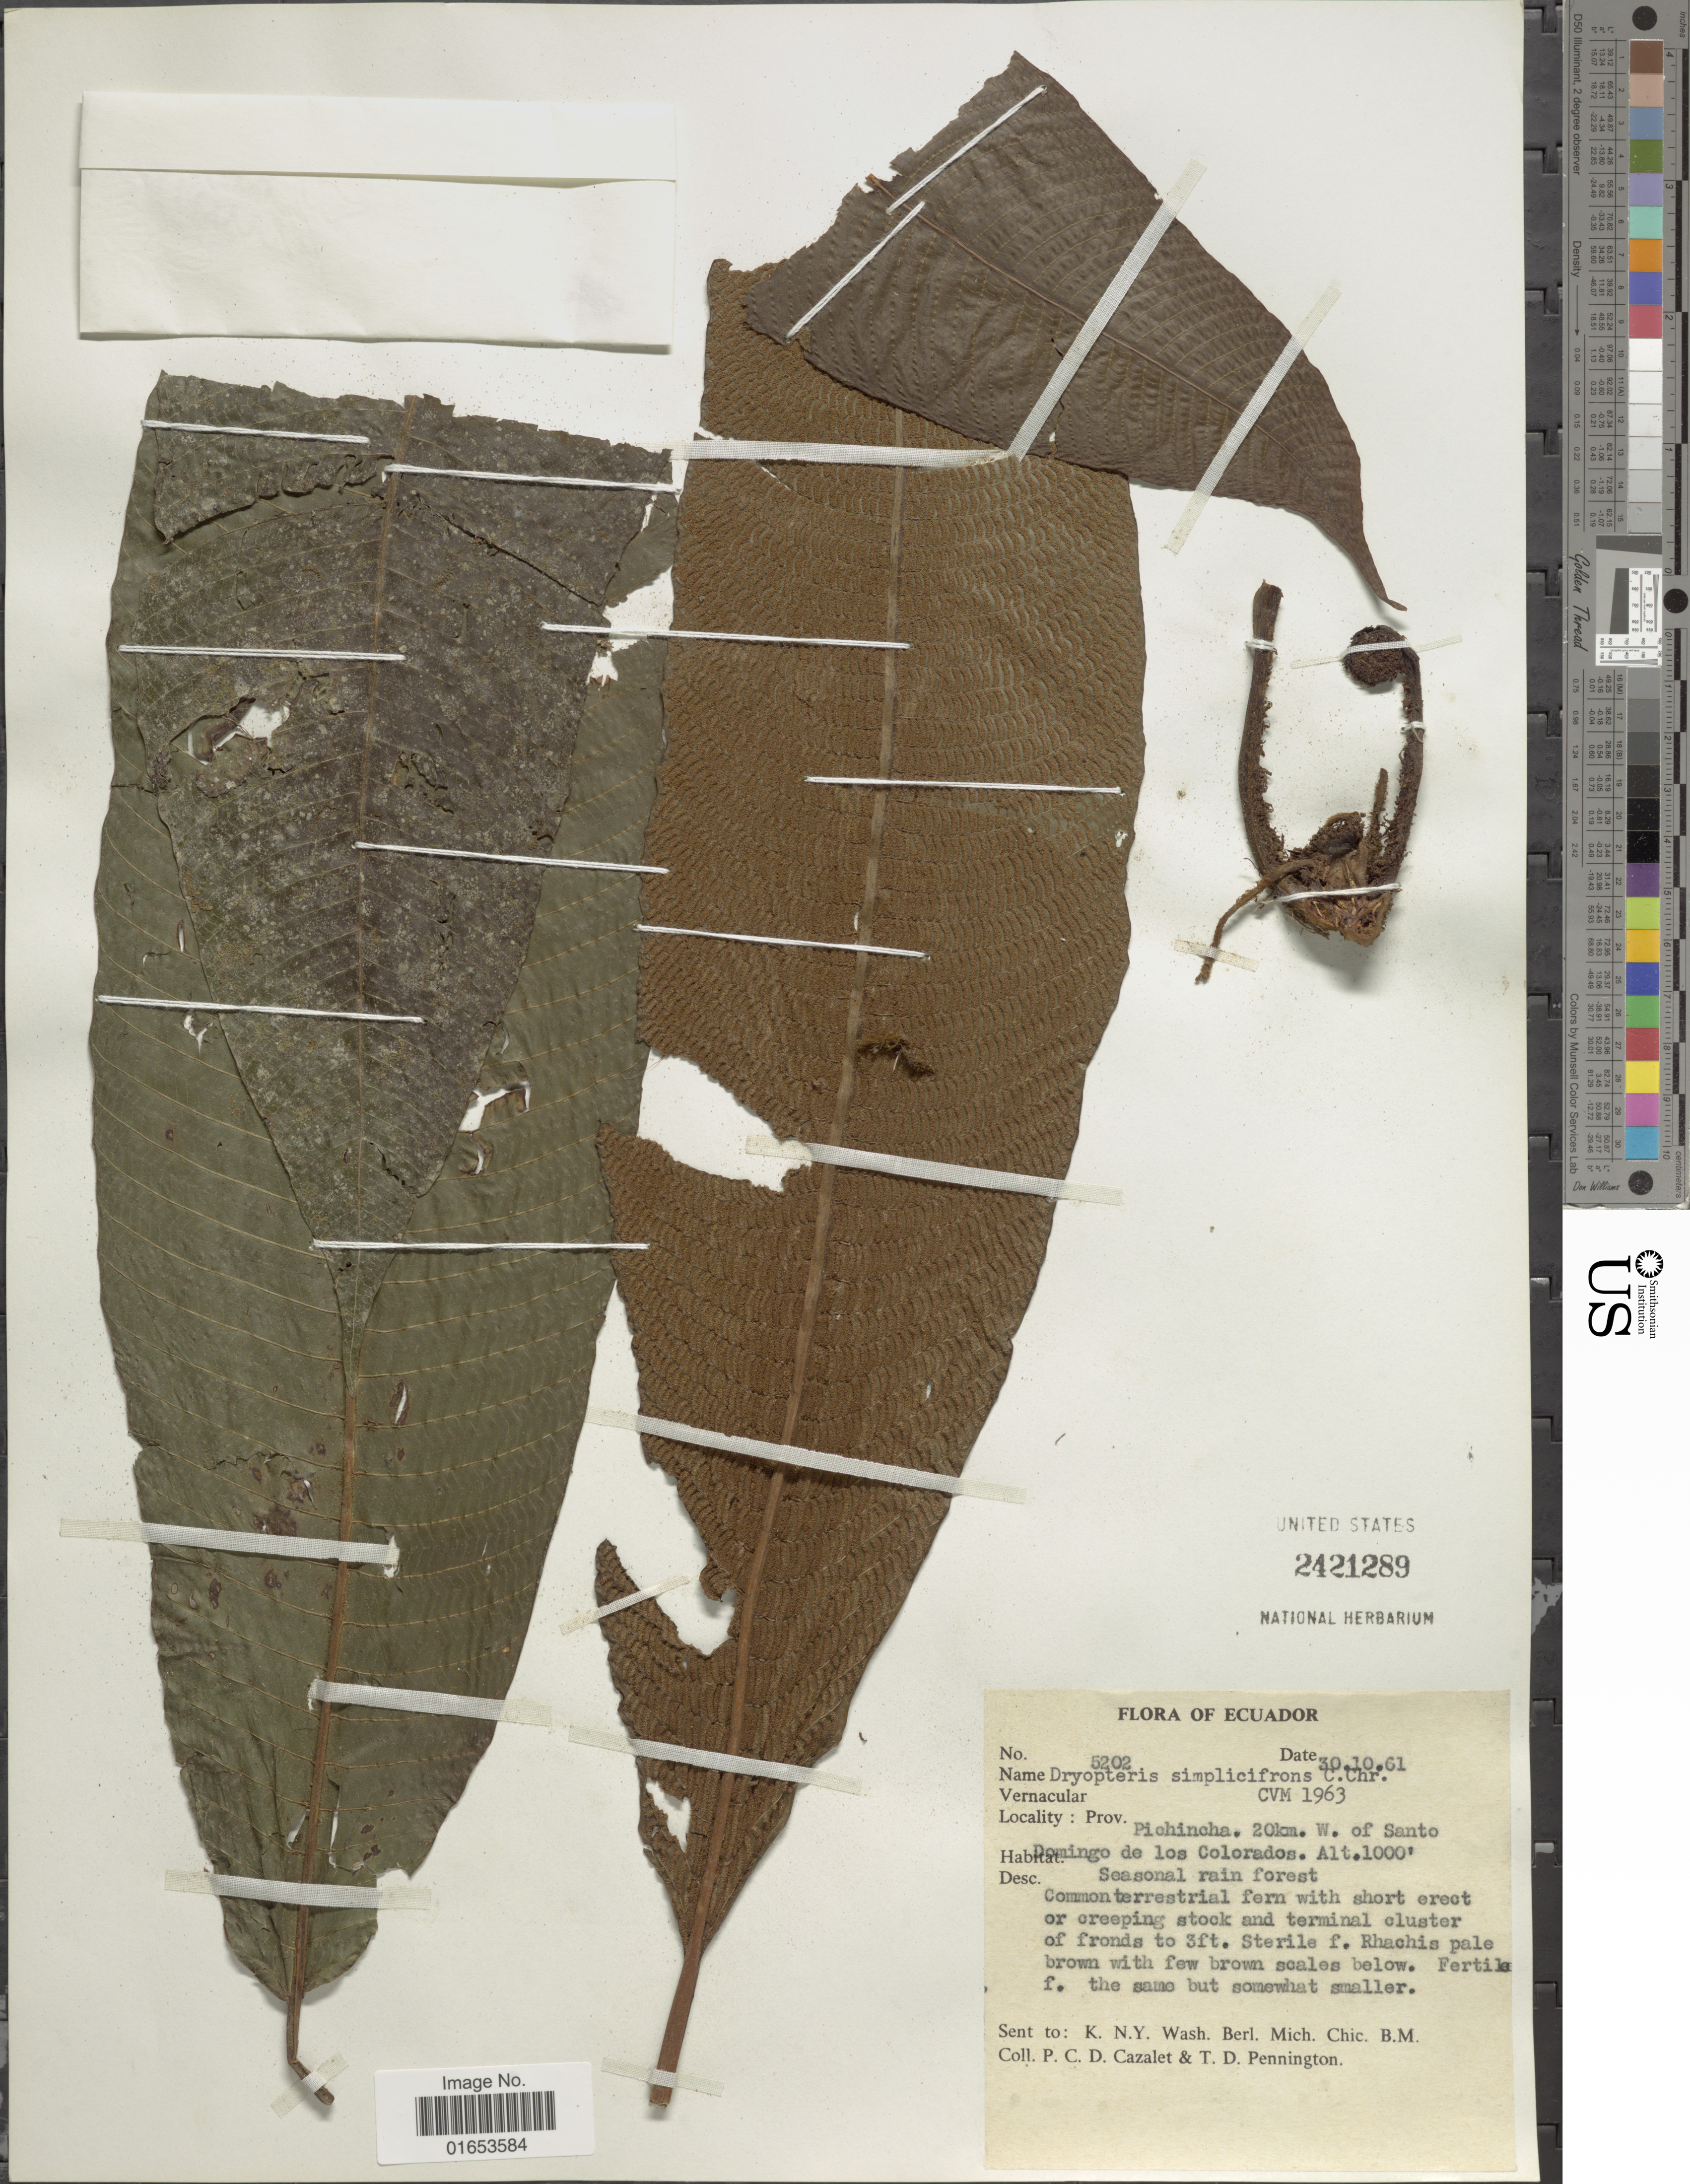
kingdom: Plantae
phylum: Tracheophyta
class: Polypodiopsida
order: Polypodiales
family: Thelypteridaceae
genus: Meniscium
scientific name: Meniscium giganteum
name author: Mett.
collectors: P. C. D. Cazalet & T. D. Pennington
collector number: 5202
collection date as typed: Transcribed d/m/y: 30/10/61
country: Ecuador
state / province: Pichincha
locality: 20km. W. of Santo Domingo de los Colorados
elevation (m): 305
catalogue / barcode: US 2421289